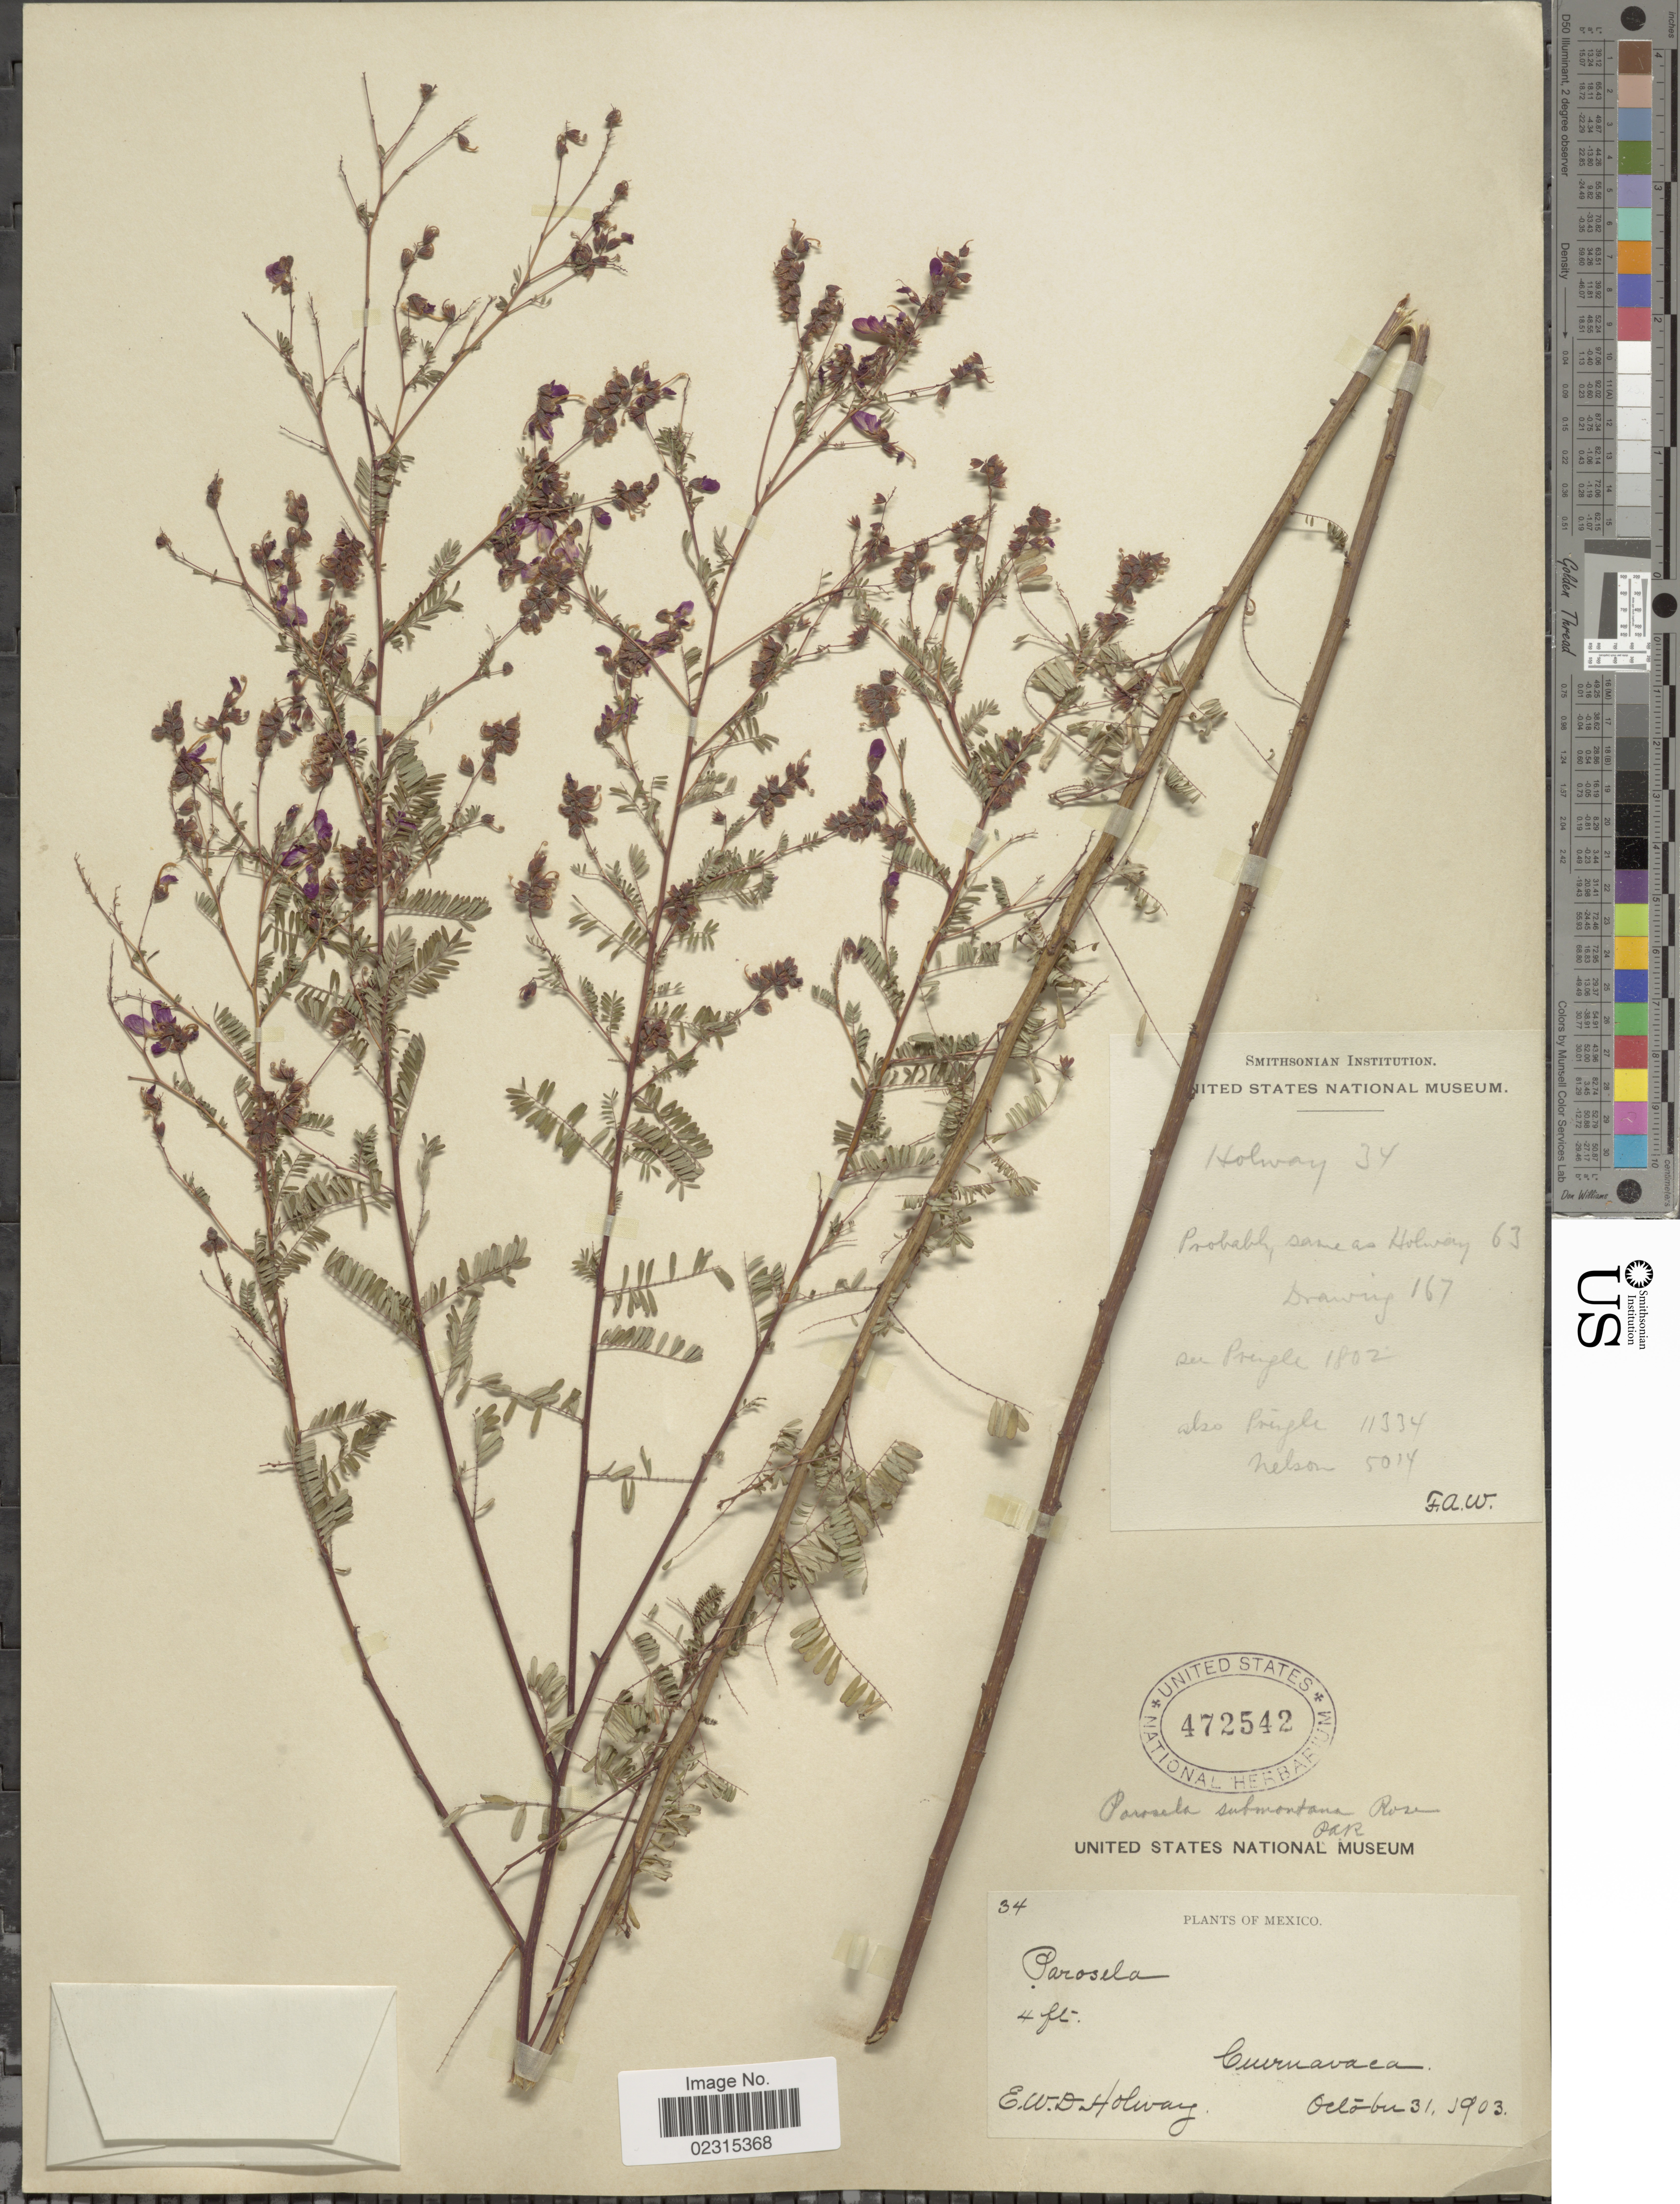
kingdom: Plantae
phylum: Tracheophyta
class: Magnoliopsida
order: Fabales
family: Fabaceae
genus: Marina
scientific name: Marina nutans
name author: (Cav.) Barneby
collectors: E. W. D. Holway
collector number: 34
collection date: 1903-10-31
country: Mexico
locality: Cuernavaca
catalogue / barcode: US 472542